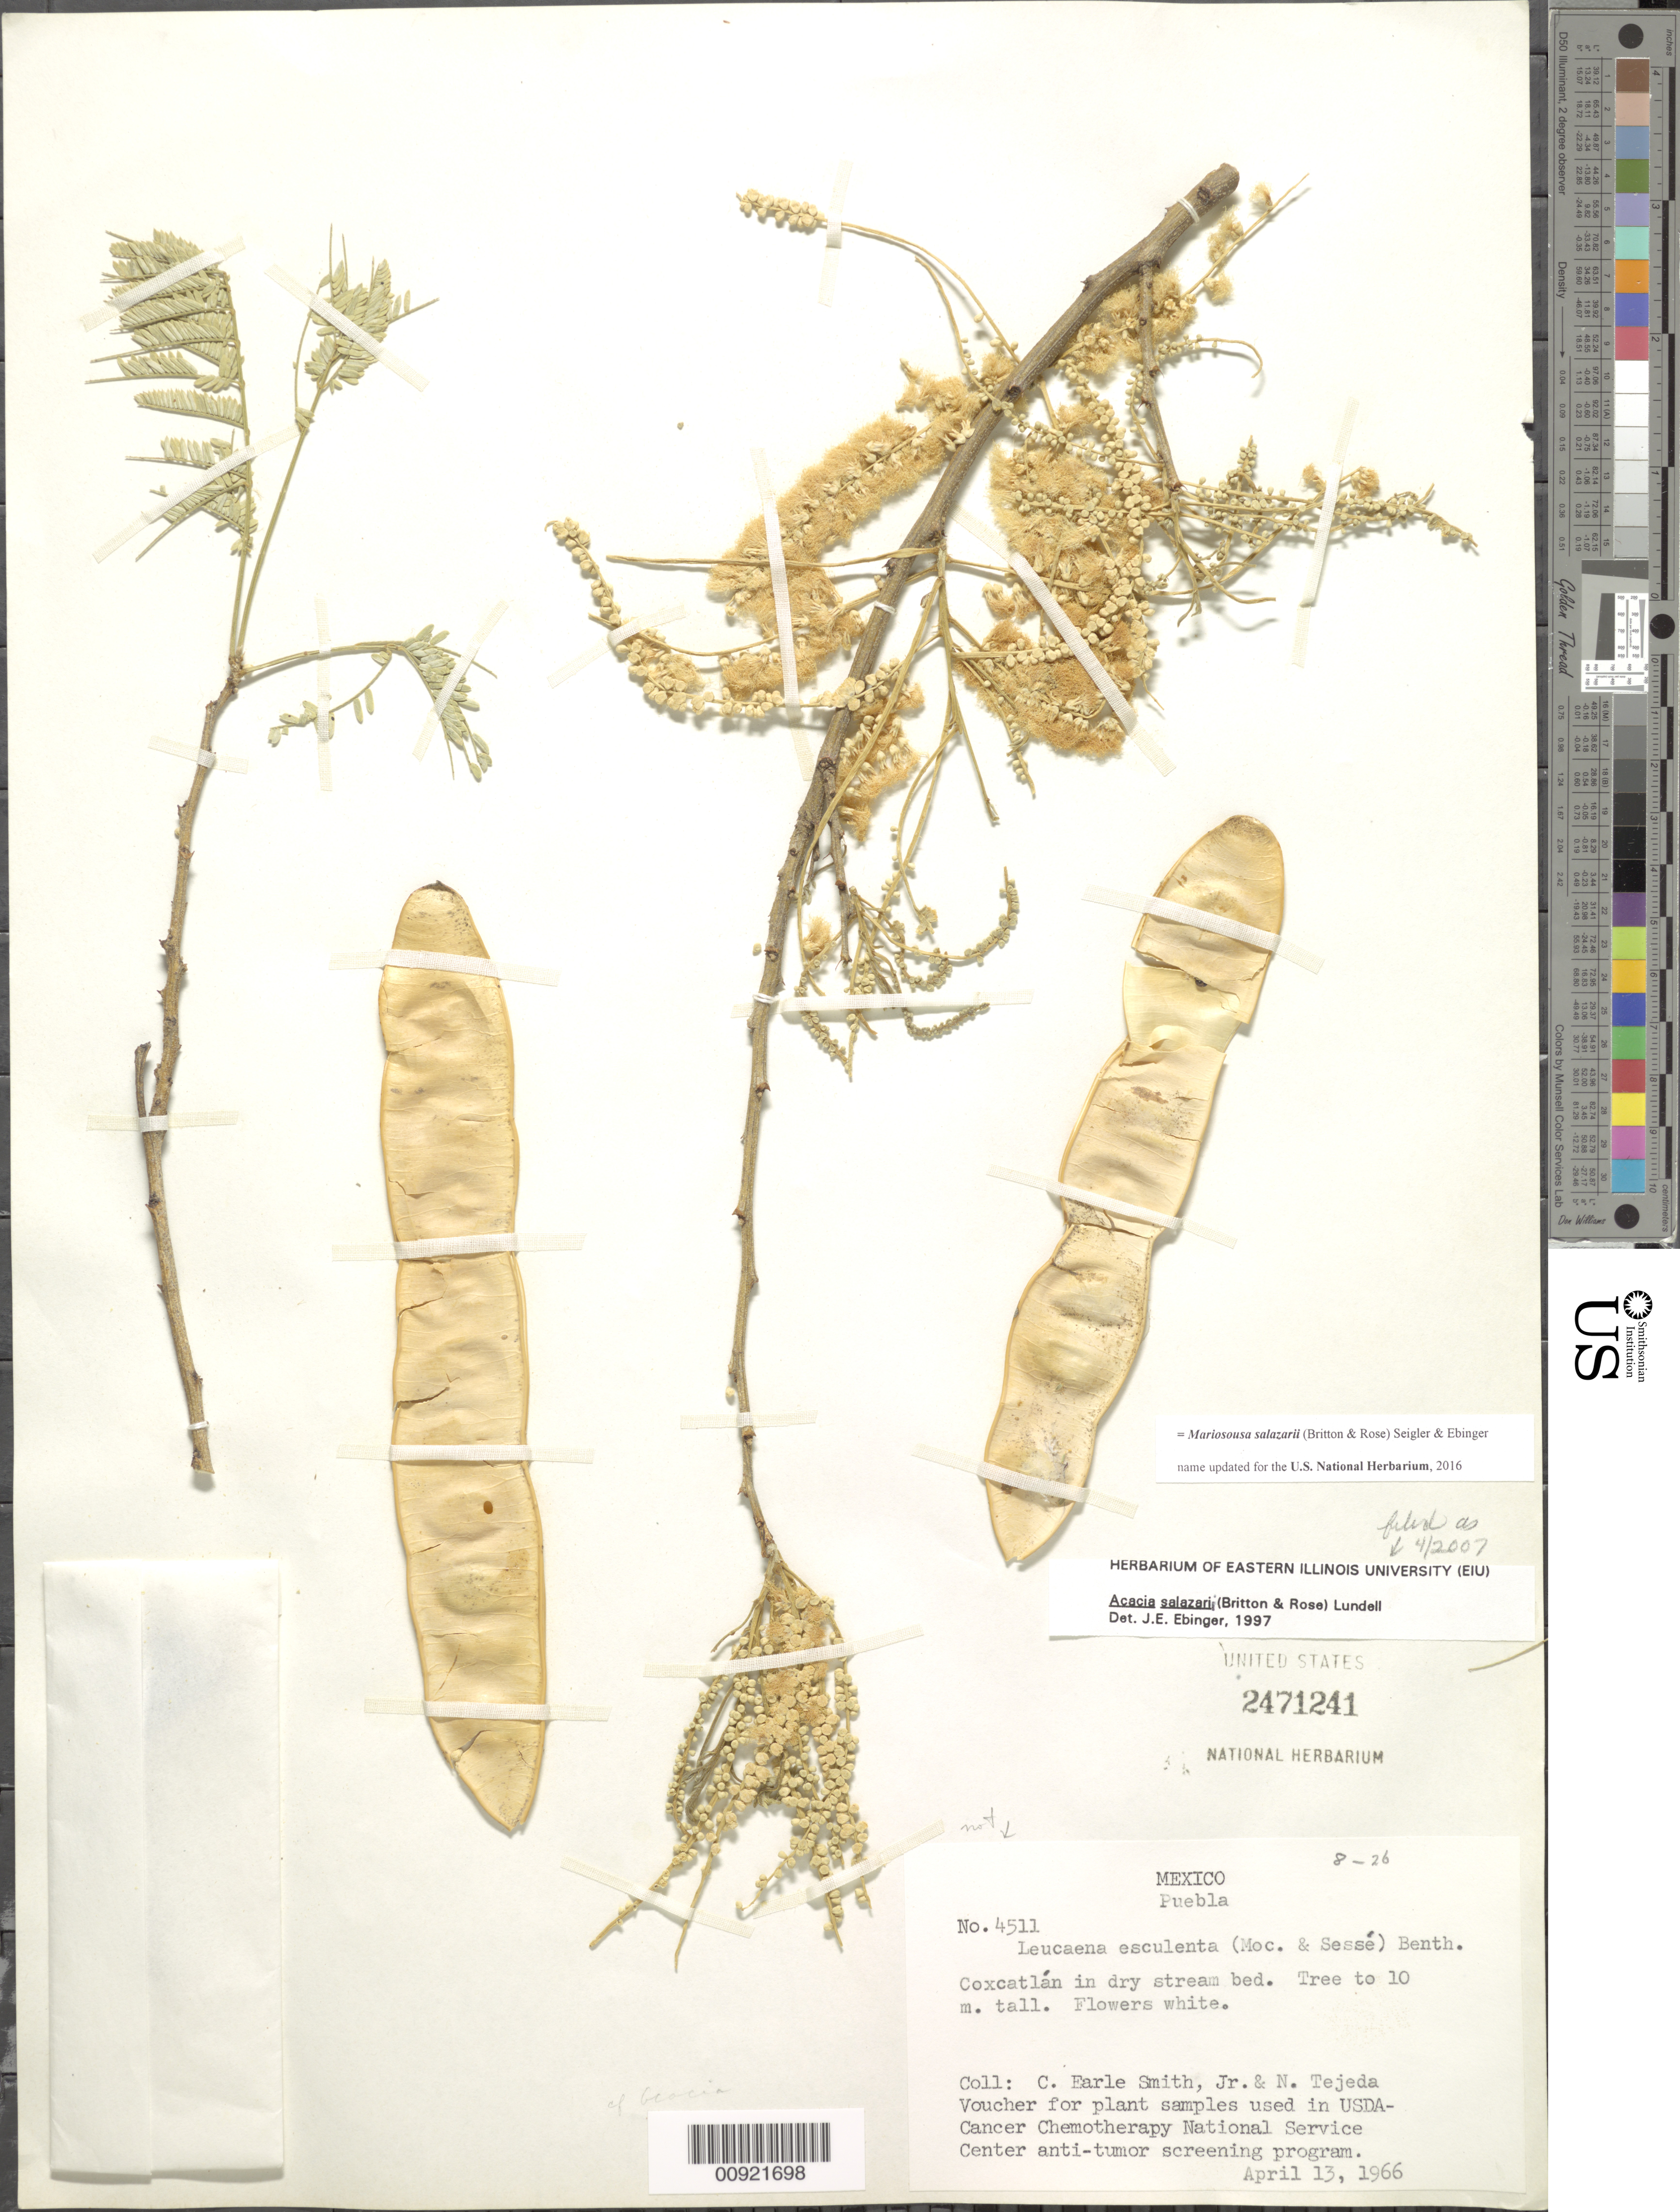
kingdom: Plantae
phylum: Tracheophyta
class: Magnoliopsida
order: Fabales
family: Fabaceae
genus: Mariosousa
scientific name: Mariosousa salazarii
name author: (Britton & Rose) Seigler & Ebinger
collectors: C. E. Smith Jr. & N. Tejeda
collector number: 4511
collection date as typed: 13 Apr 1966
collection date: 1966-04-13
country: Mexico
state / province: Puebla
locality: Coxcatlán.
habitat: In dry stream bed.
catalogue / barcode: US 2471241